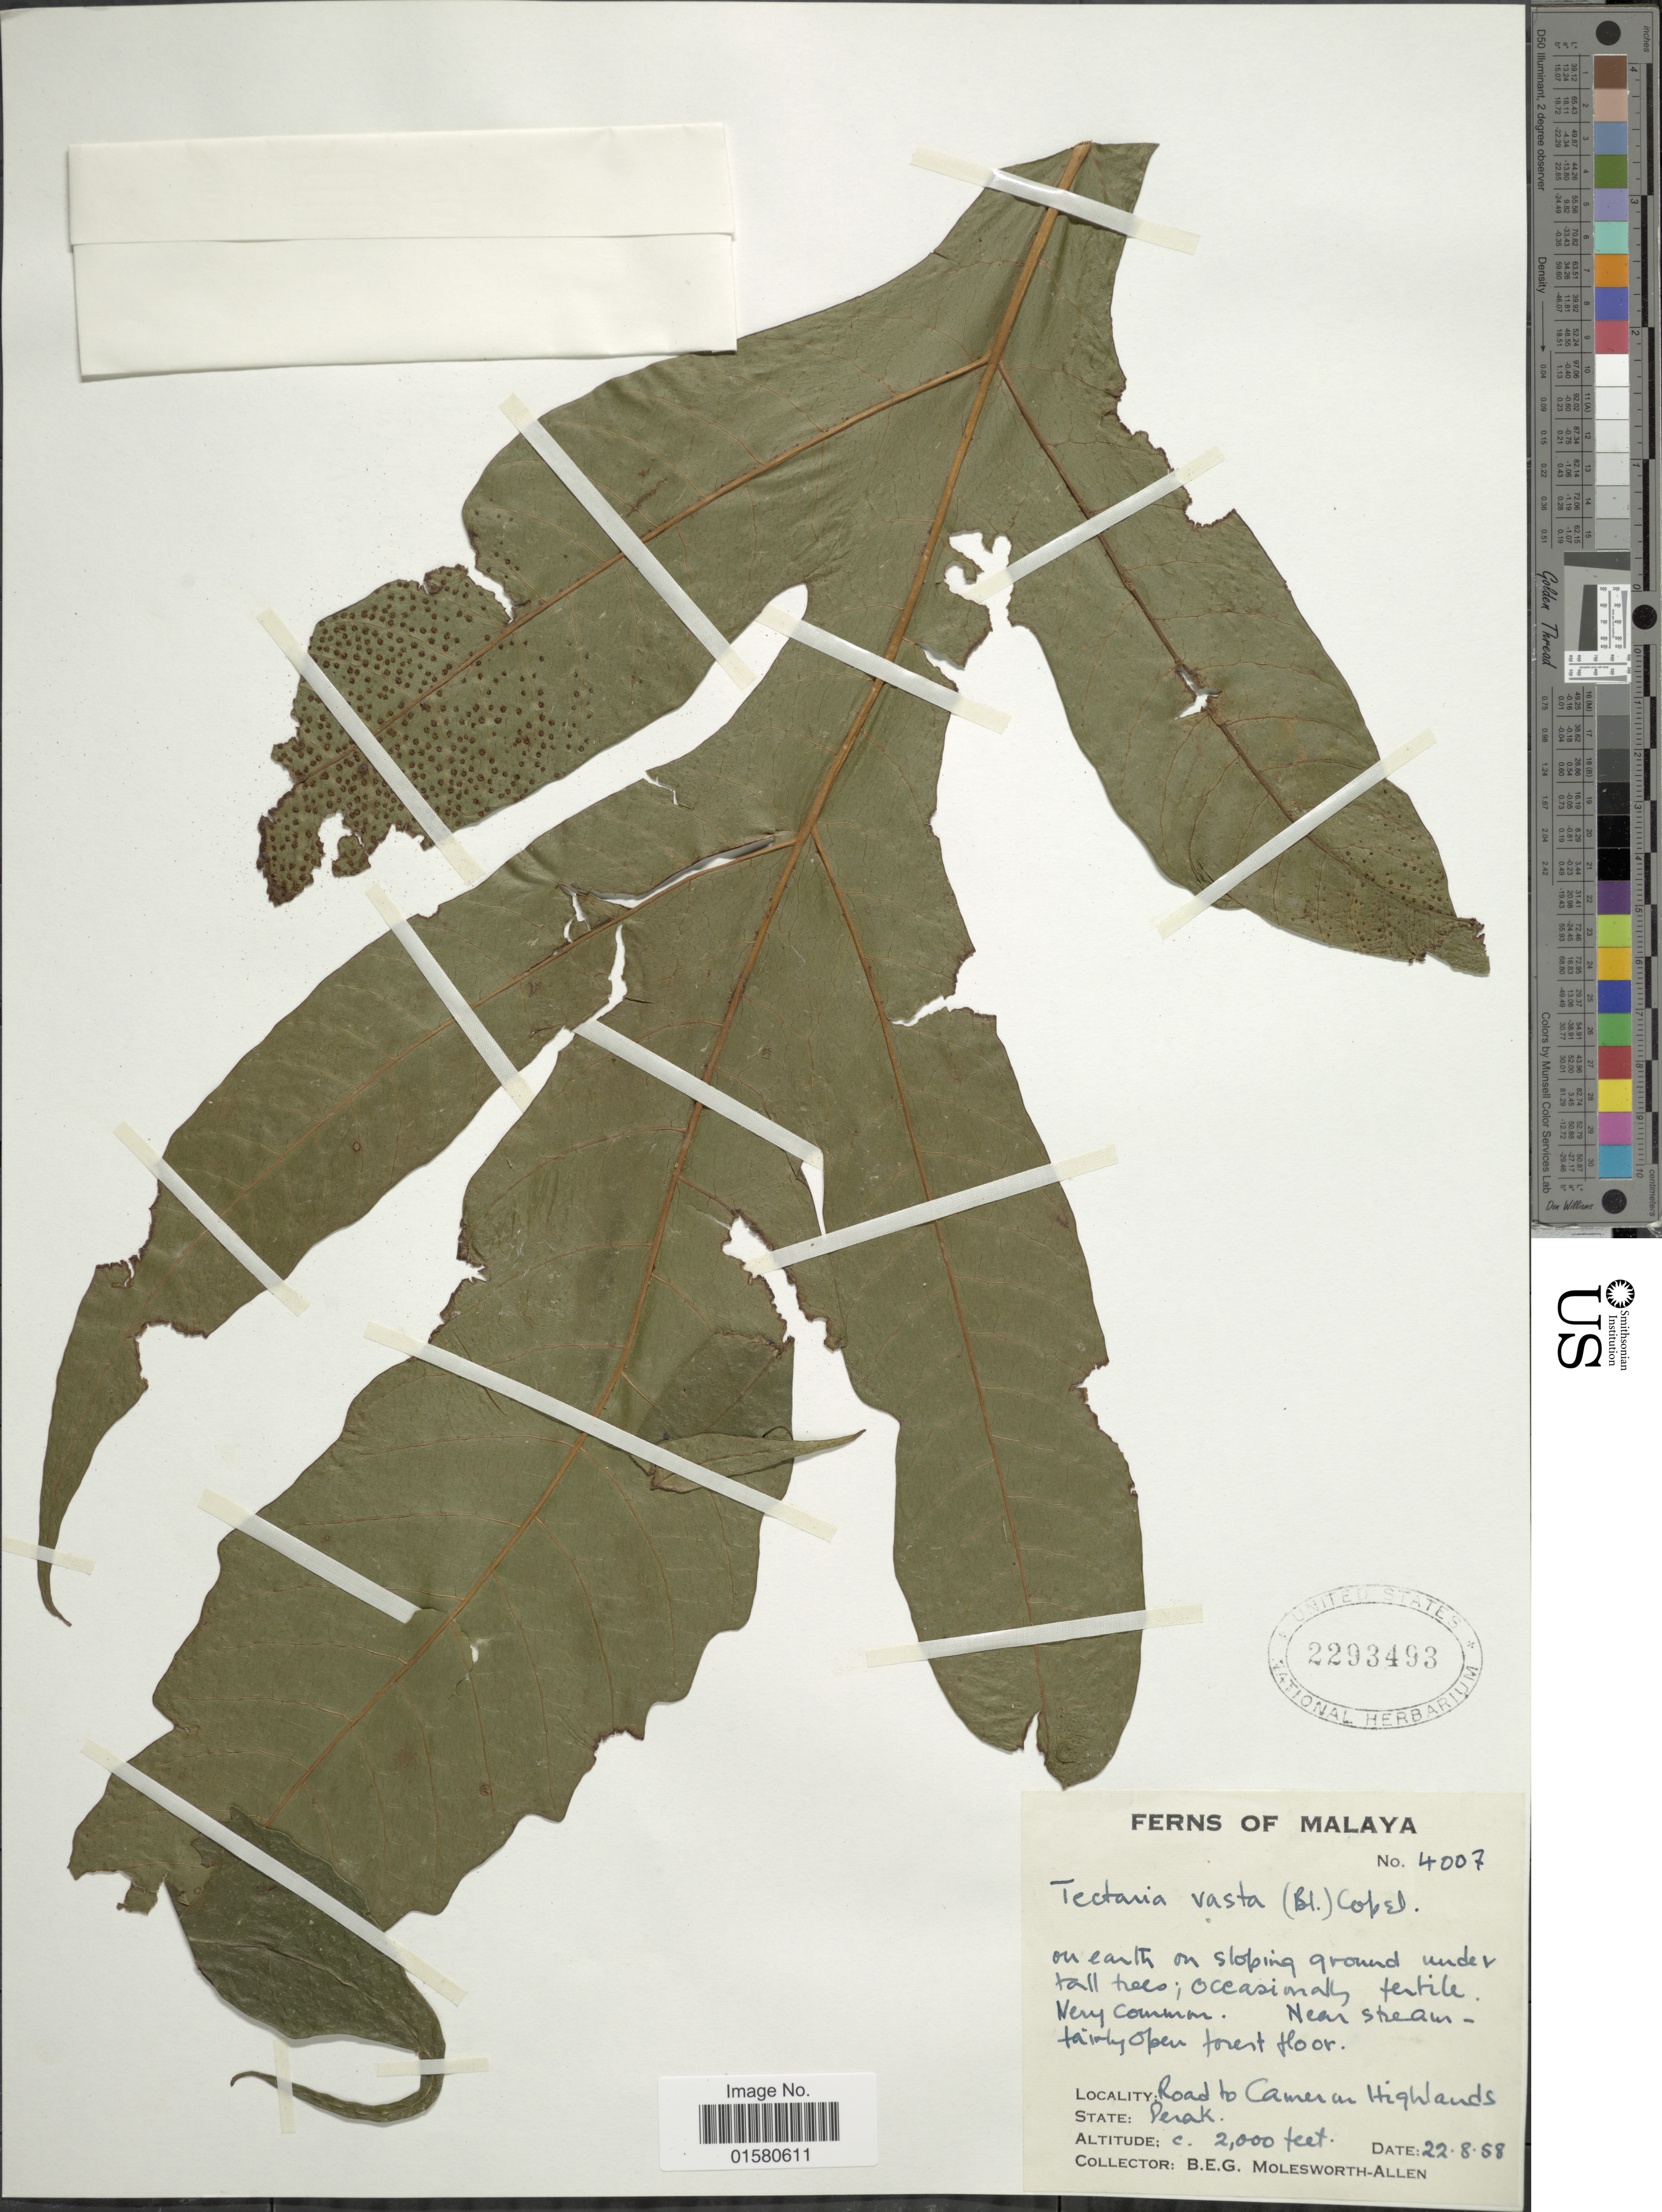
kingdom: Plantae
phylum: Tracheophyta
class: Polypodiopsida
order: Polypodiales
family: Tectariaceae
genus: Tectaria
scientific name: Tectaria vasta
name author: (Bedd.) Copel.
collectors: B. E. G. Molesworth-Allen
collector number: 4007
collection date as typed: Transcribed d/m/y: 22/8/58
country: Malaysia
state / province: Perak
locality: Road to Cameron Highlands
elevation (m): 610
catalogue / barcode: US 2293493